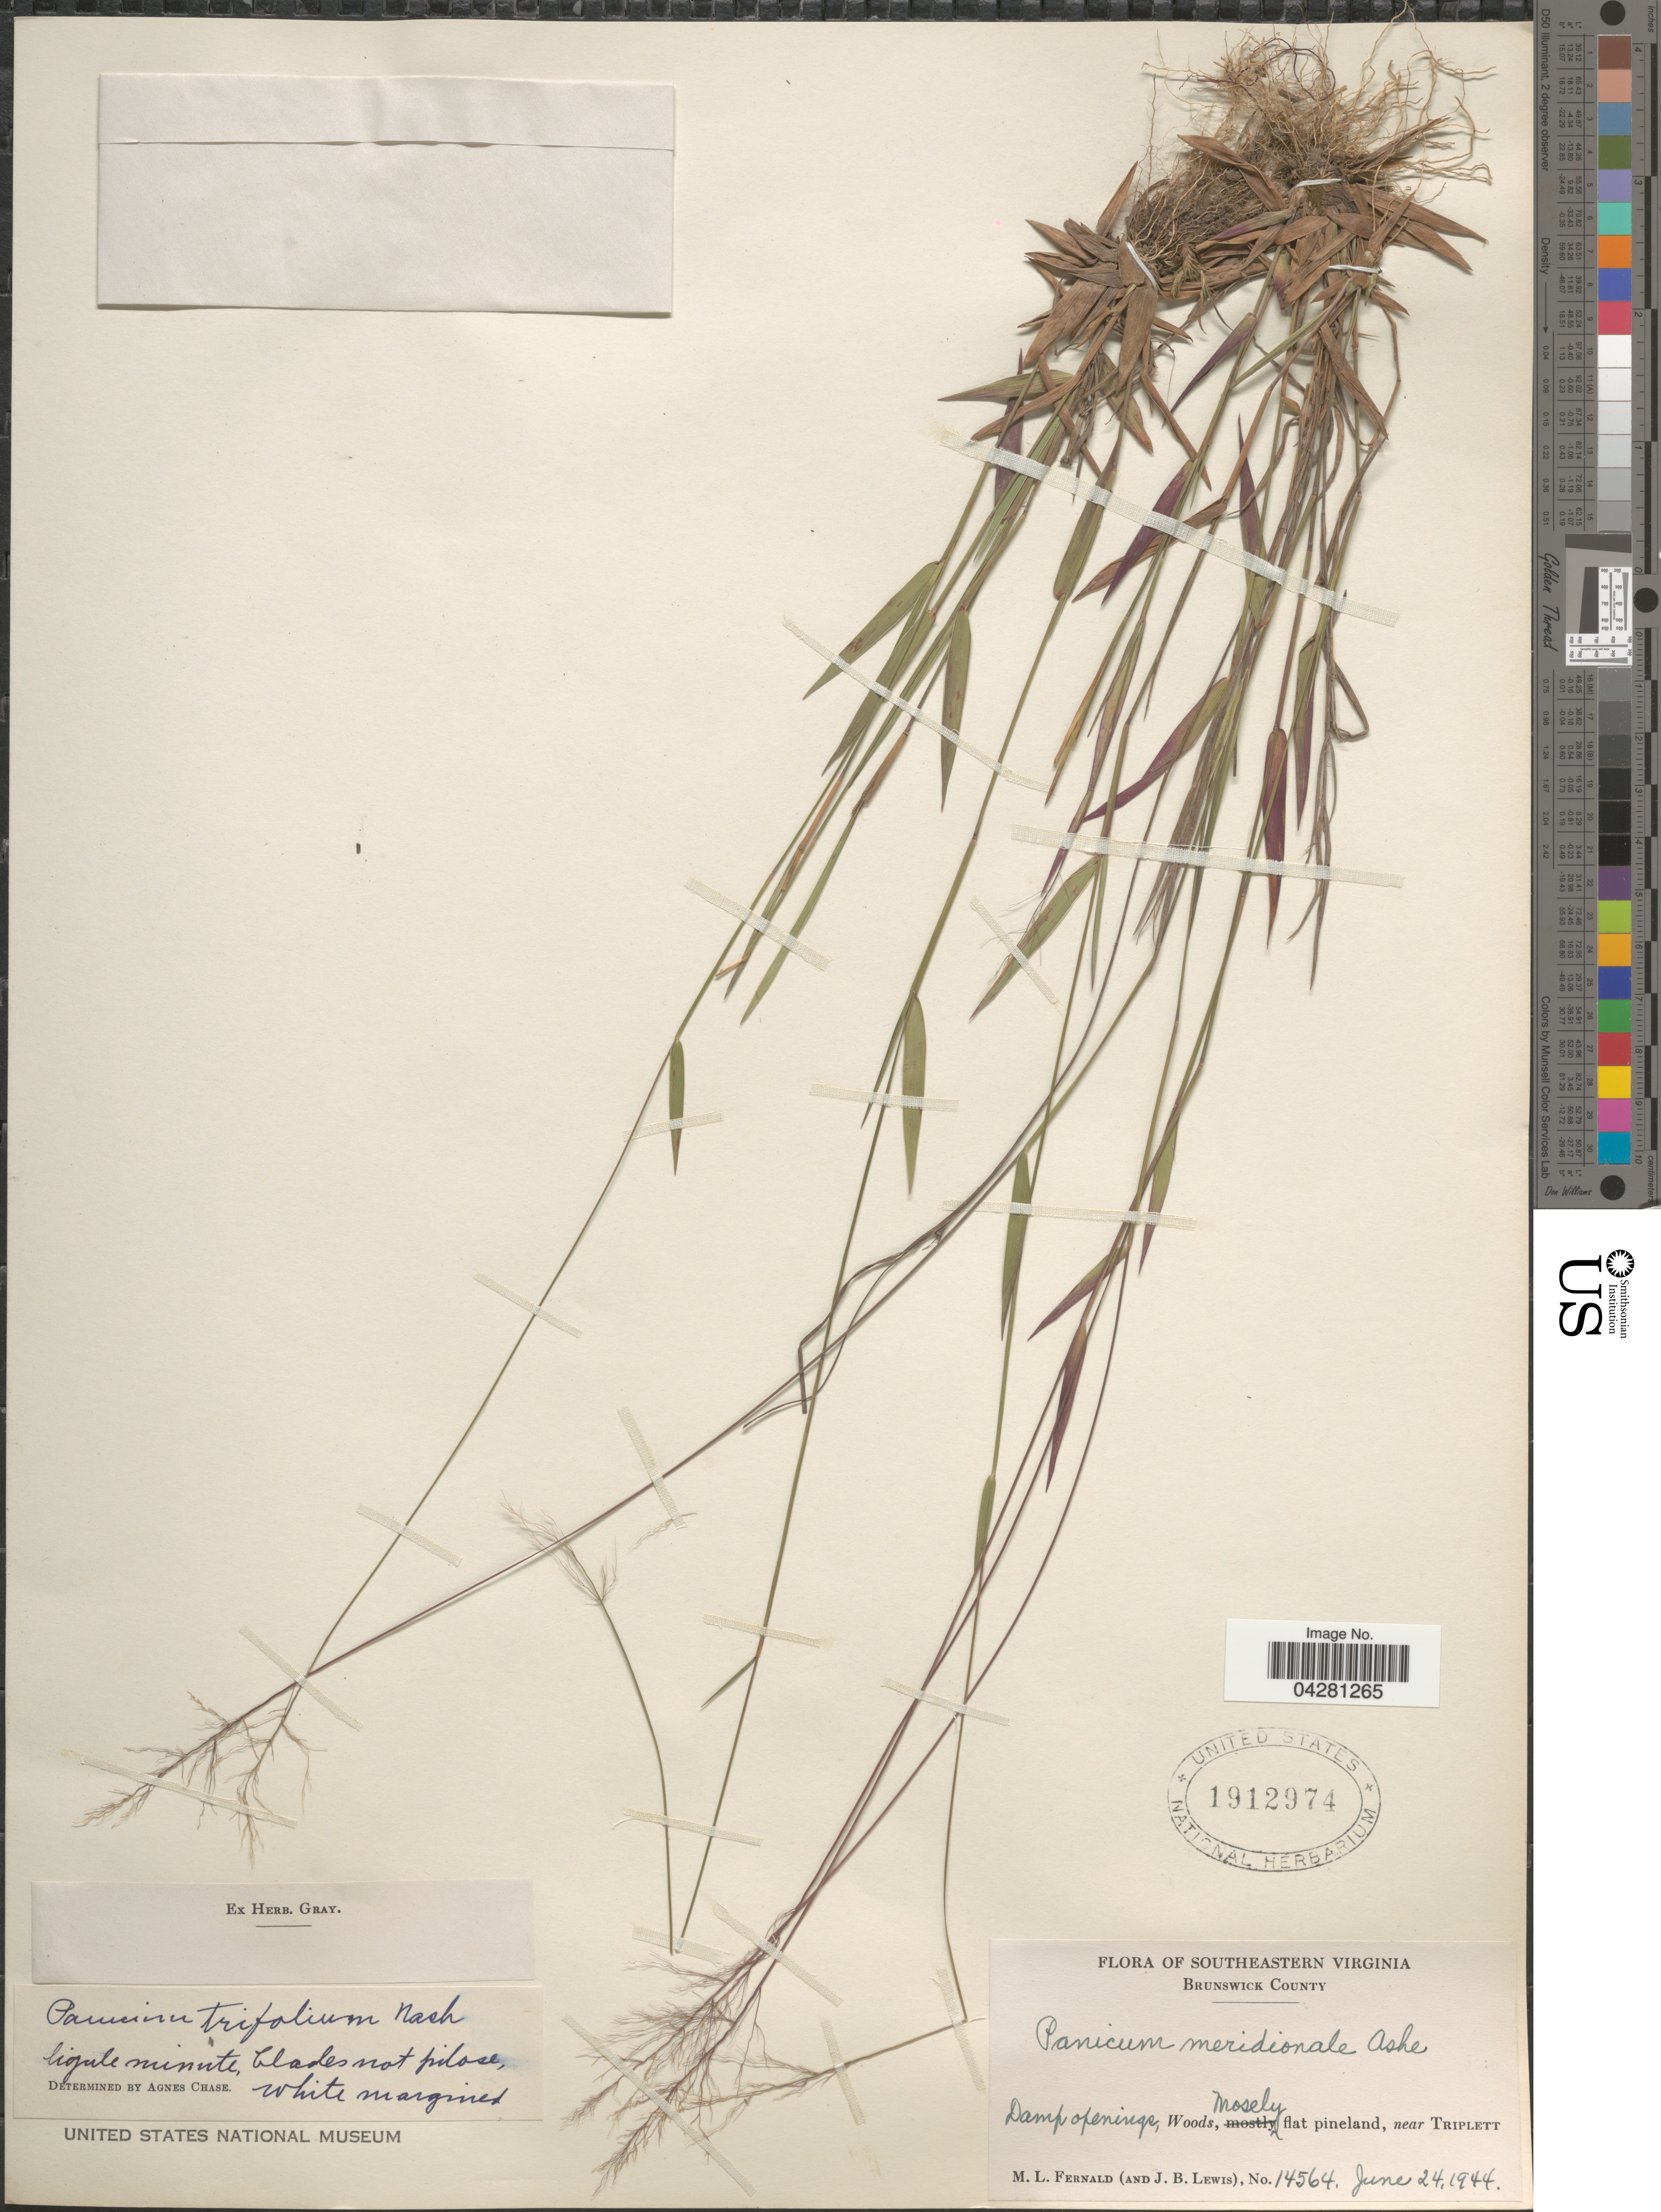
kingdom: Plantae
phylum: Tracheophyta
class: Liliopsida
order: Poales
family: Poaceae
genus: Dichanthelium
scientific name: Dichanthelium dichotomum var. unciphyllum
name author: (Trin.) Davidse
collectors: M. L. Fernald & J. B. Lewis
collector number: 14564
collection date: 1944-06-24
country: United States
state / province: Virginia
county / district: Brunswick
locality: Southeastern Virginia. Brunswick County. Damp openings, Woods, Mosely flat pineland, near Triplett.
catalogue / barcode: US 1912974